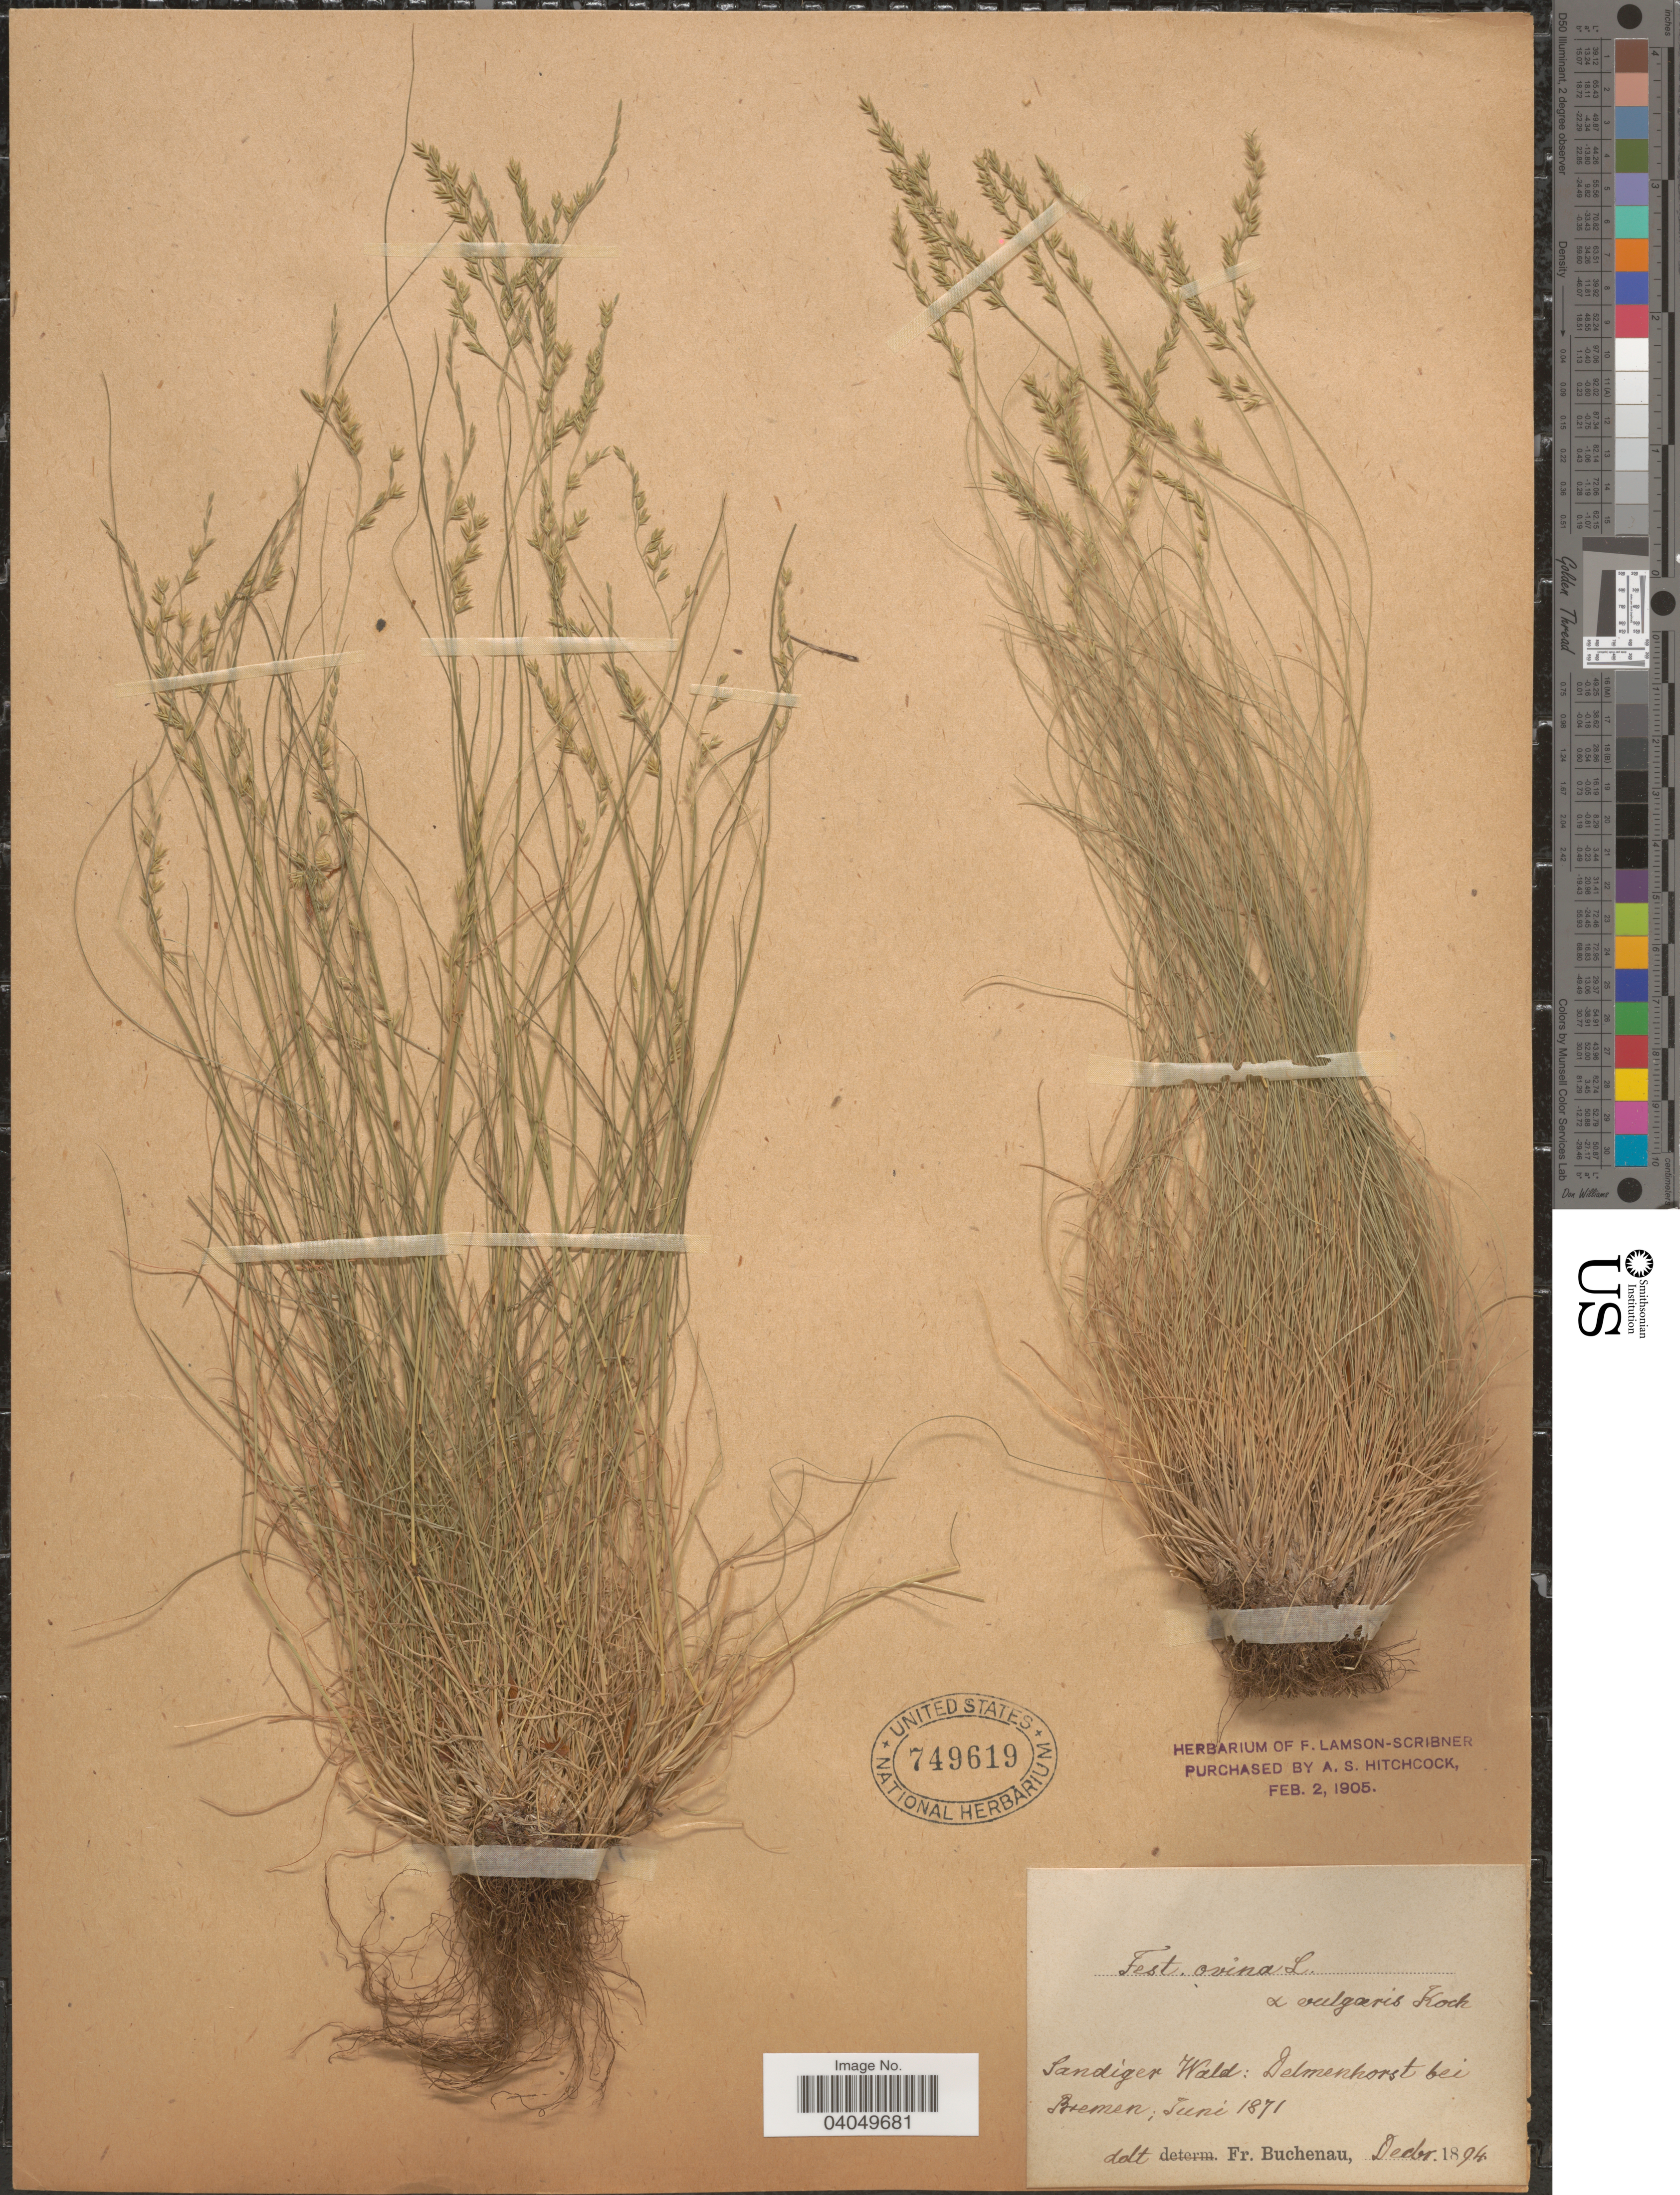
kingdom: Plantae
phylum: Tracheophyta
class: Liliopsida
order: Poales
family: Poaceae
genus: Festuca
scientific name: Festuca ovina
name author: L.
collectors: F. Buchenau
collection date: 1871-06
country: Germany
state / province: Bremen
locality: Sandiger Wald: Delmenhorst bei Bremen.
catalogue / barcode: US 749619